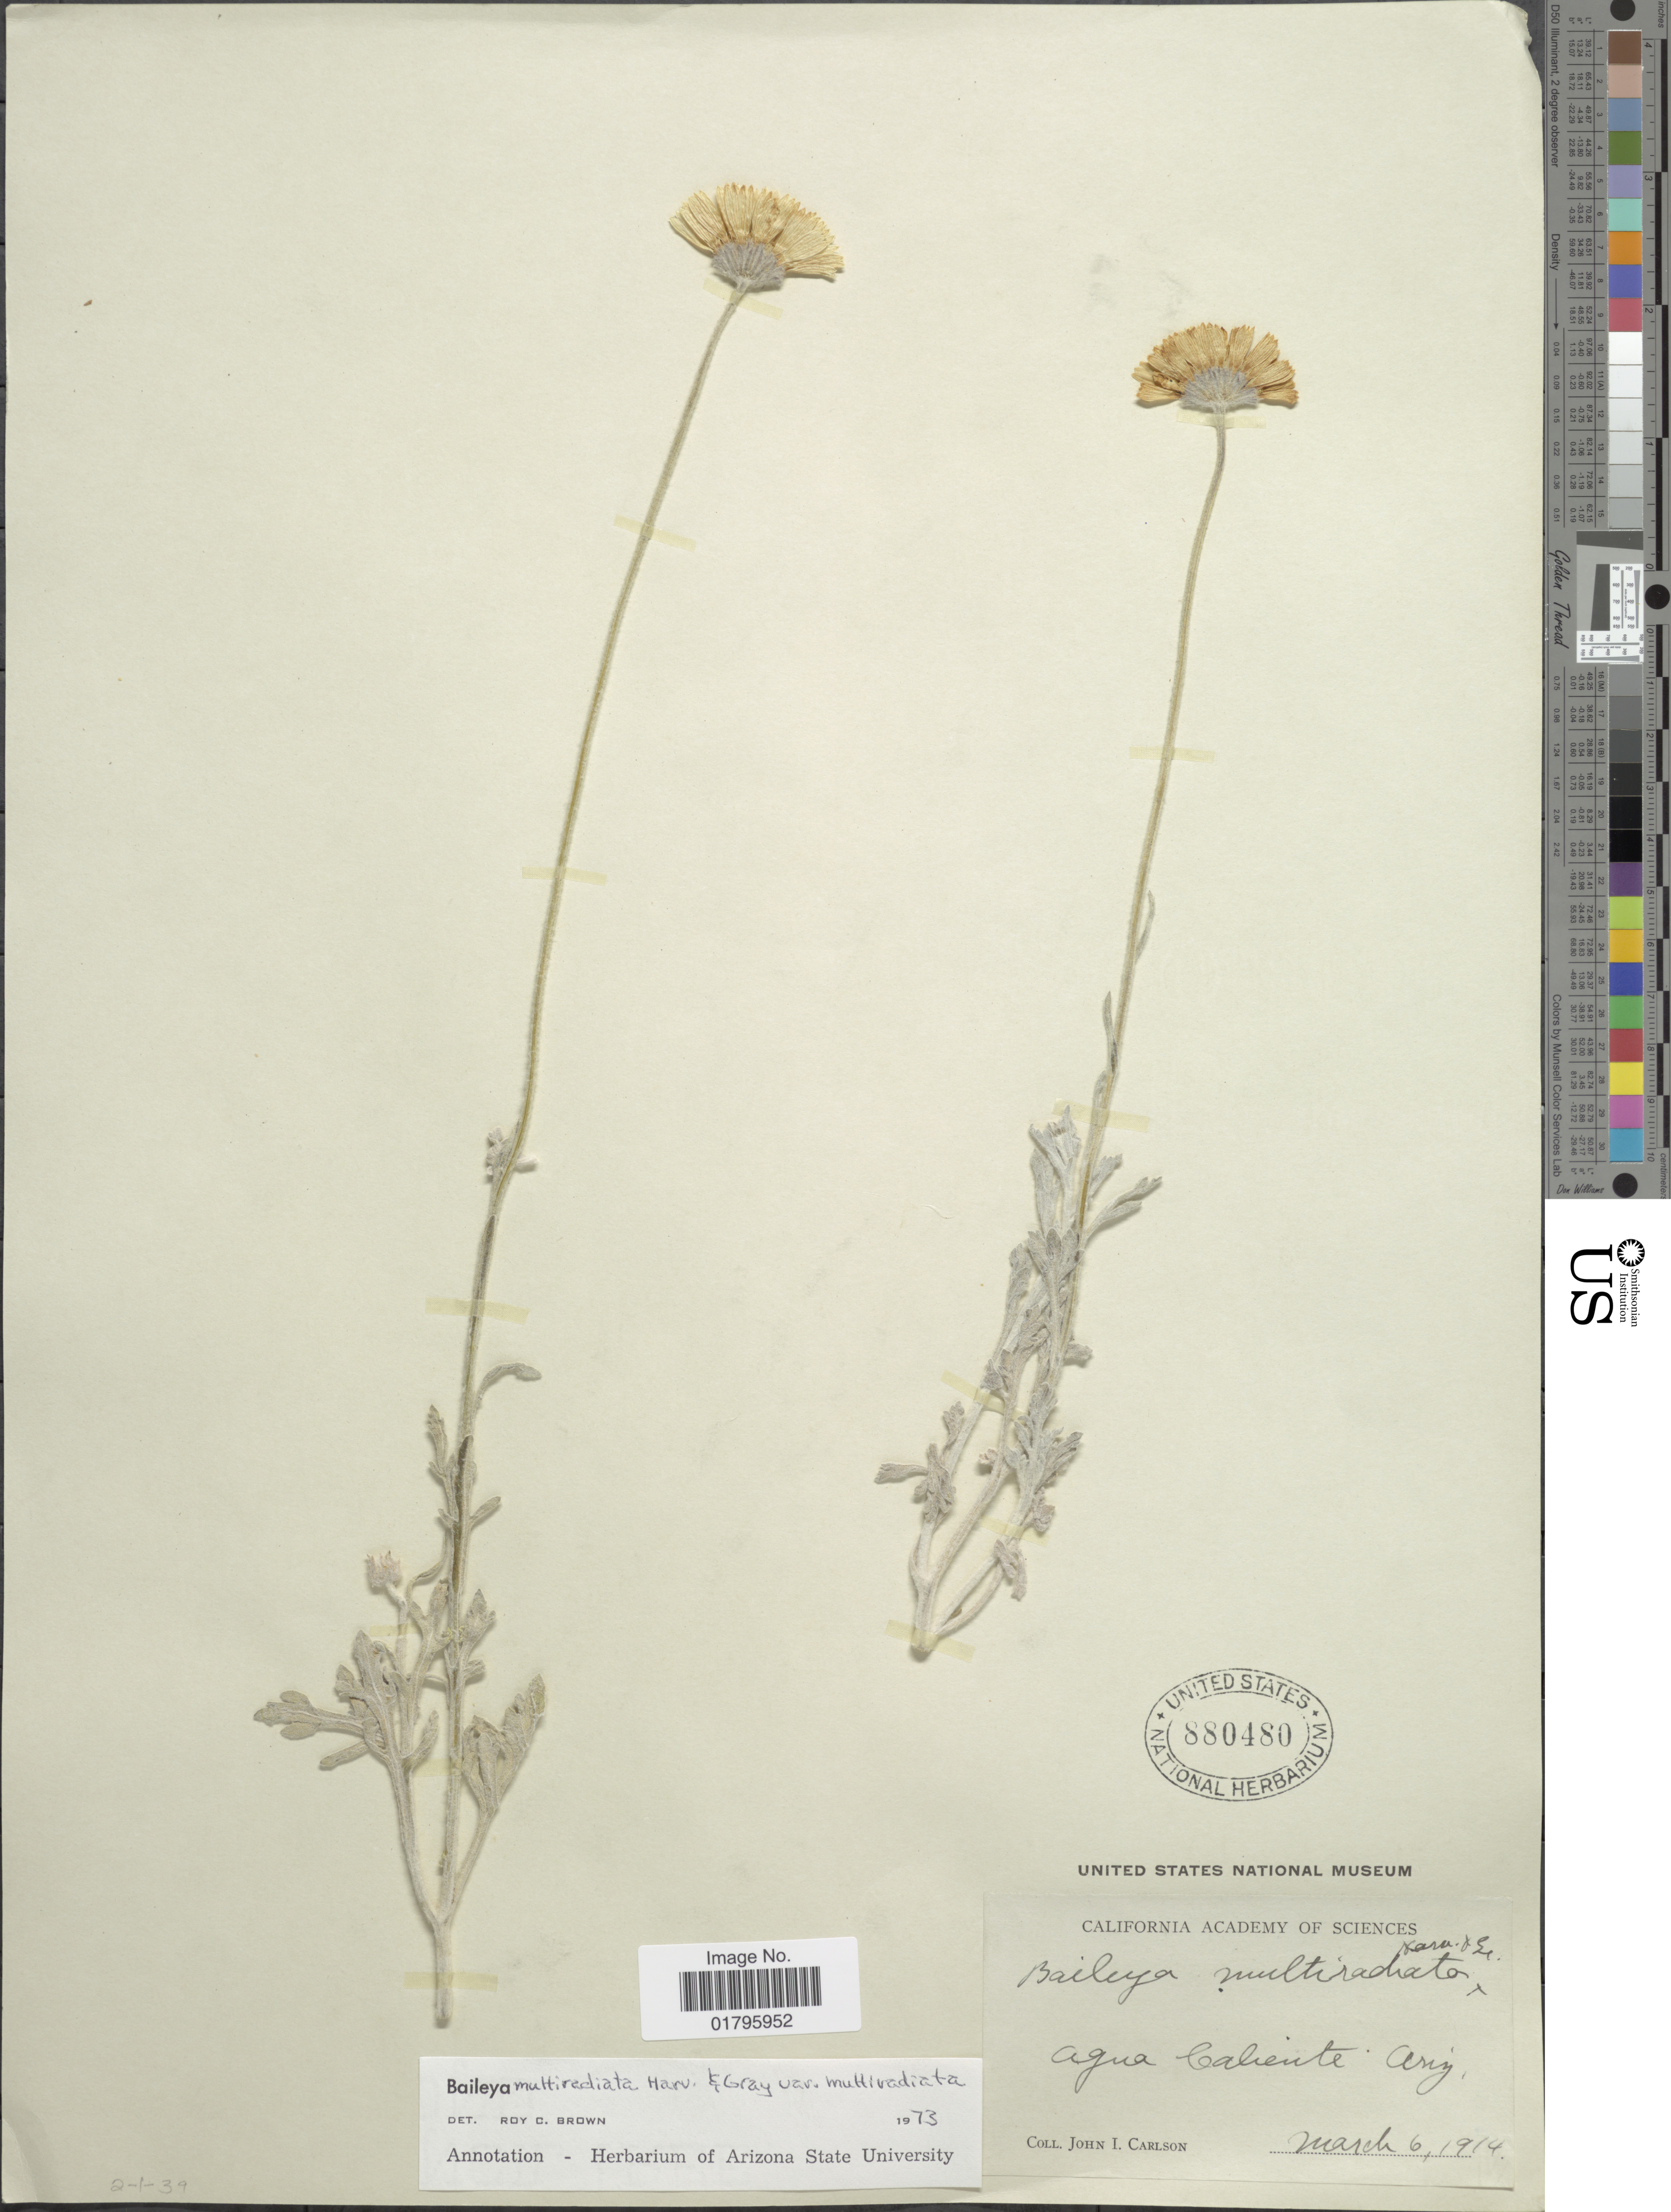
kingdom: Plantae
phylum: Tracheophyta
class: Magnoliopsida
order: Asterales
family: Asteraceae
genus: Baileya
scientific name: Baileya multiradiata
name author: Harv. & A. Gray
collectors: J. Carlson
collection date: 1914-03-06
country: United States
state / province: Arizona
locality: Agua Caliente, Ariz.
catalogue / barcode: US 880480